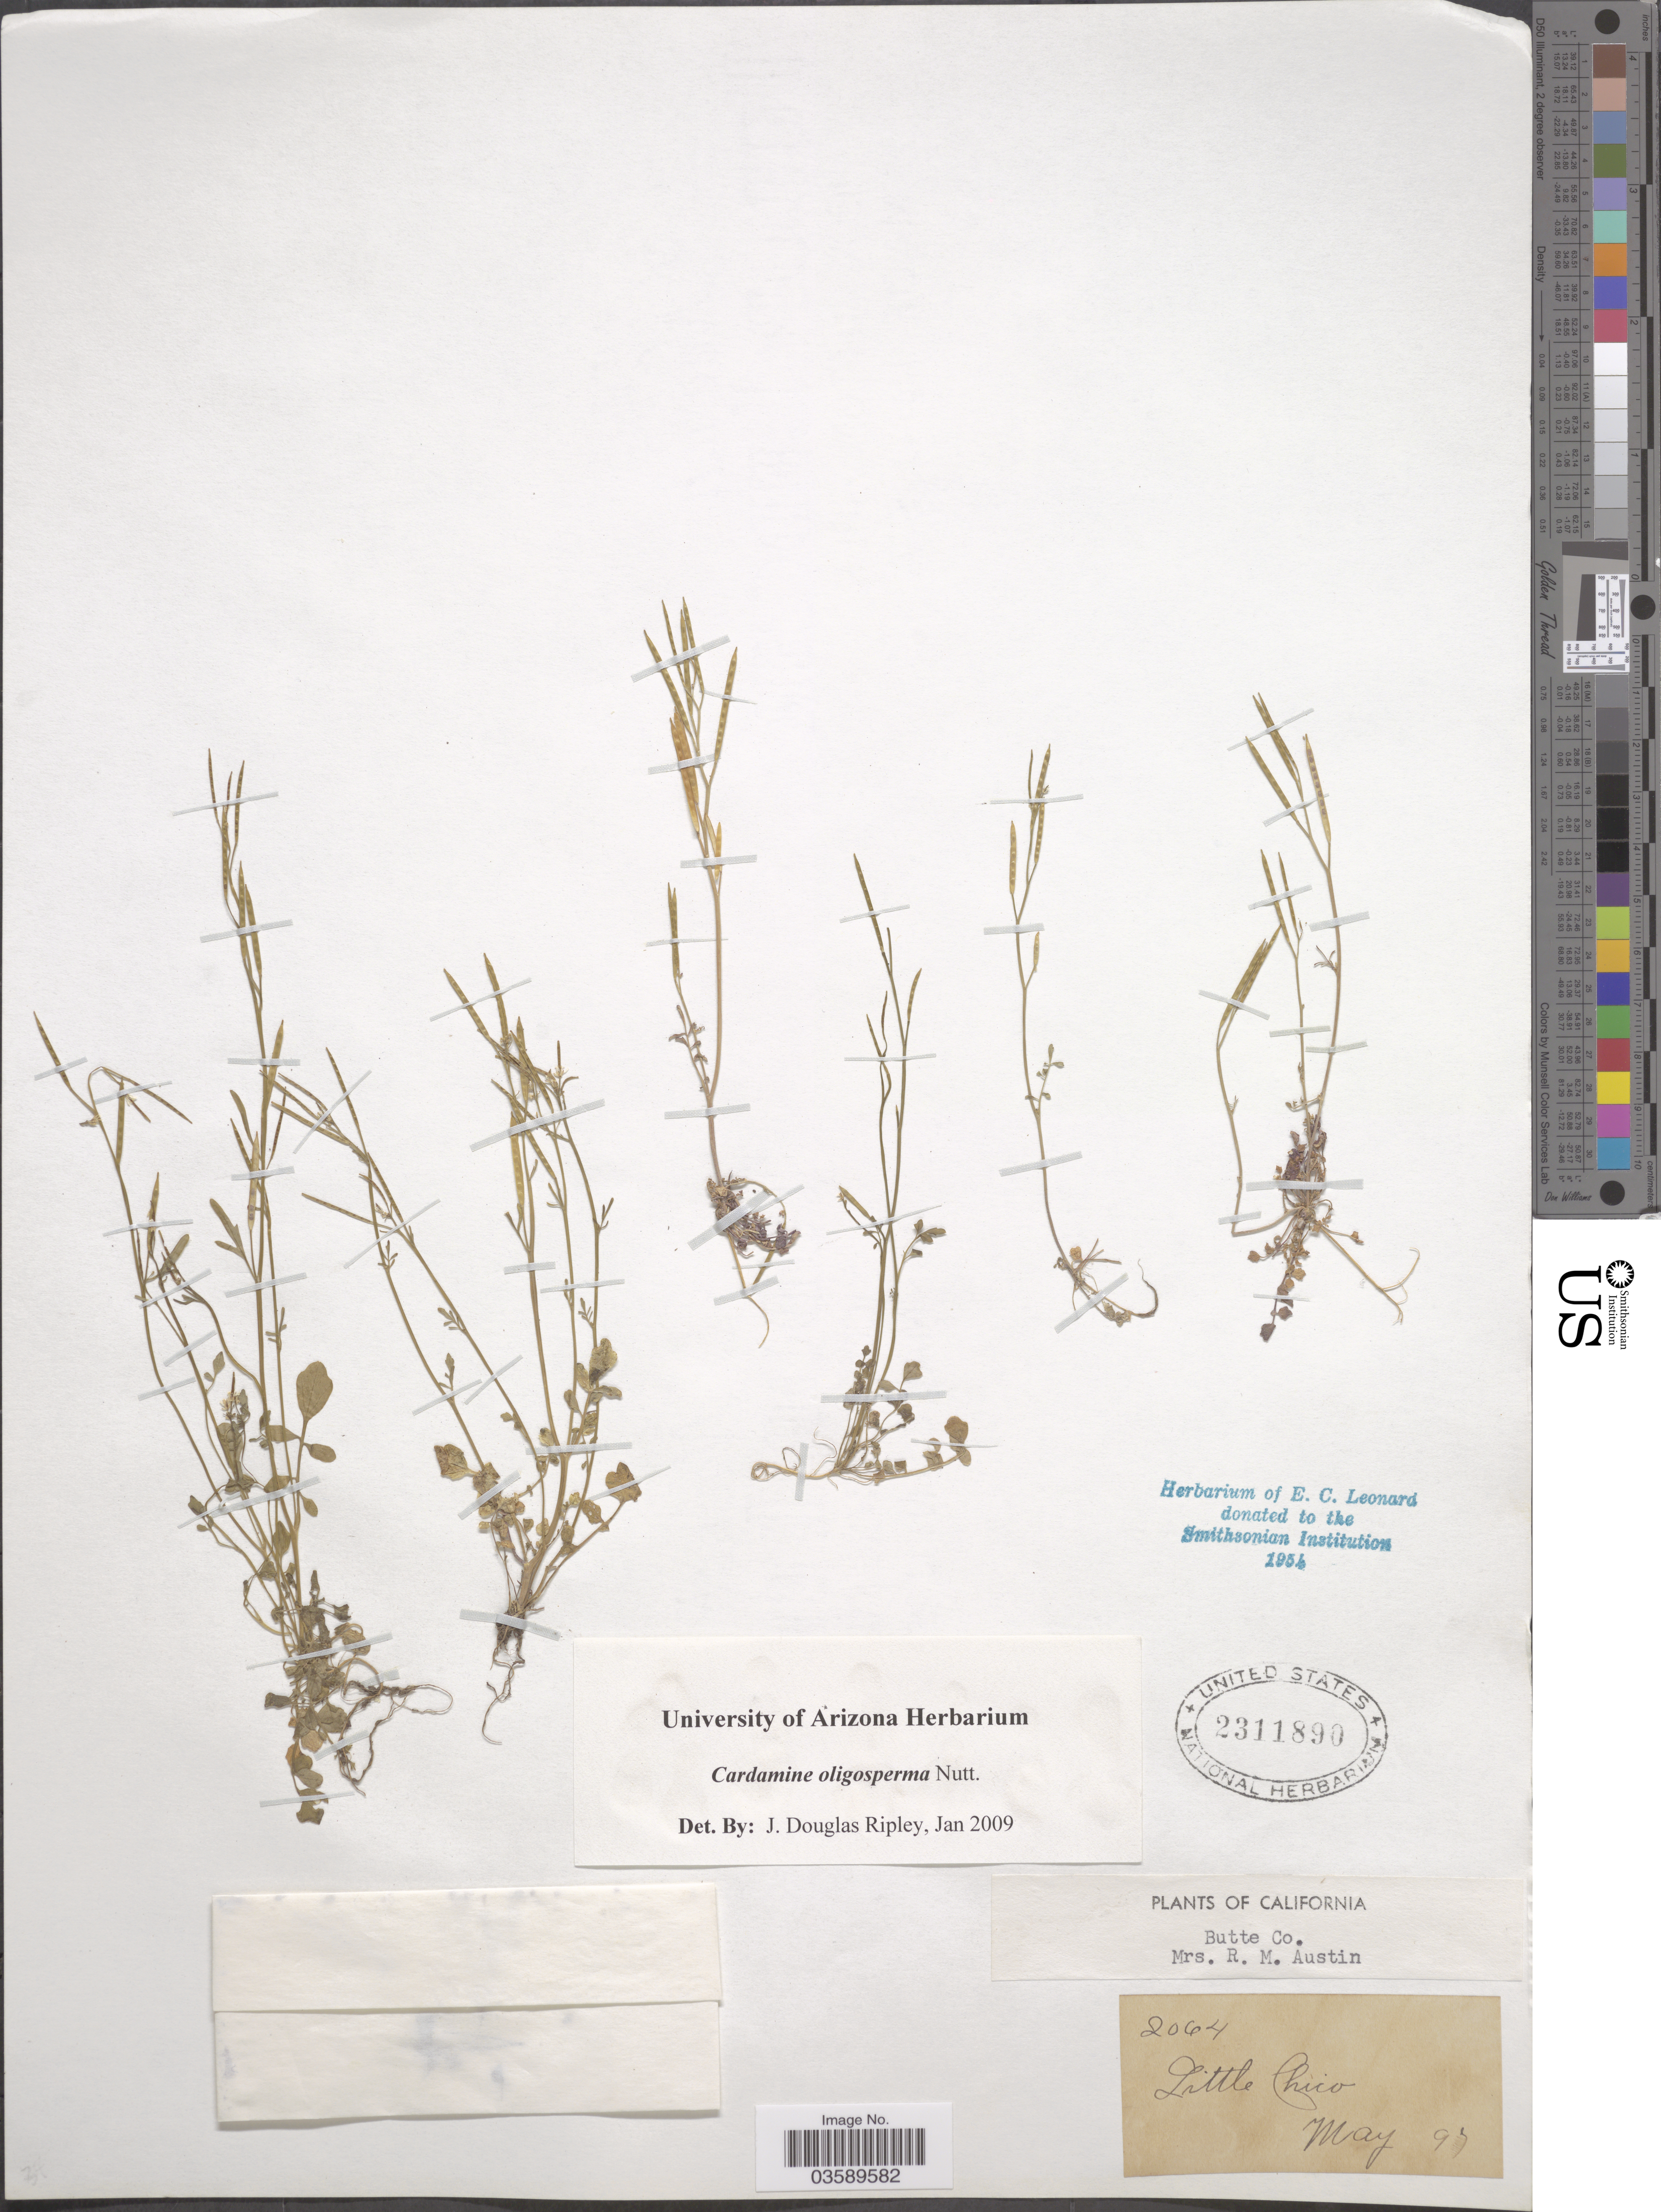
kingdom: Plantae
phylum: Tracheophyta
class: Magnoliopsida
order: Brassicales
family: Brassicaceae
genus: Cardamine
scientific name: Cardamine oligosperma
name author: Nutt.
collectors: R. Austin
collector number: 2064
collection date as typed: Transcribed d/m/y: /5/97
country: United States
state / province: California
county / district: Butte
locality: Butte Co. Little Chico.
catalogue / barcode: US 2311890